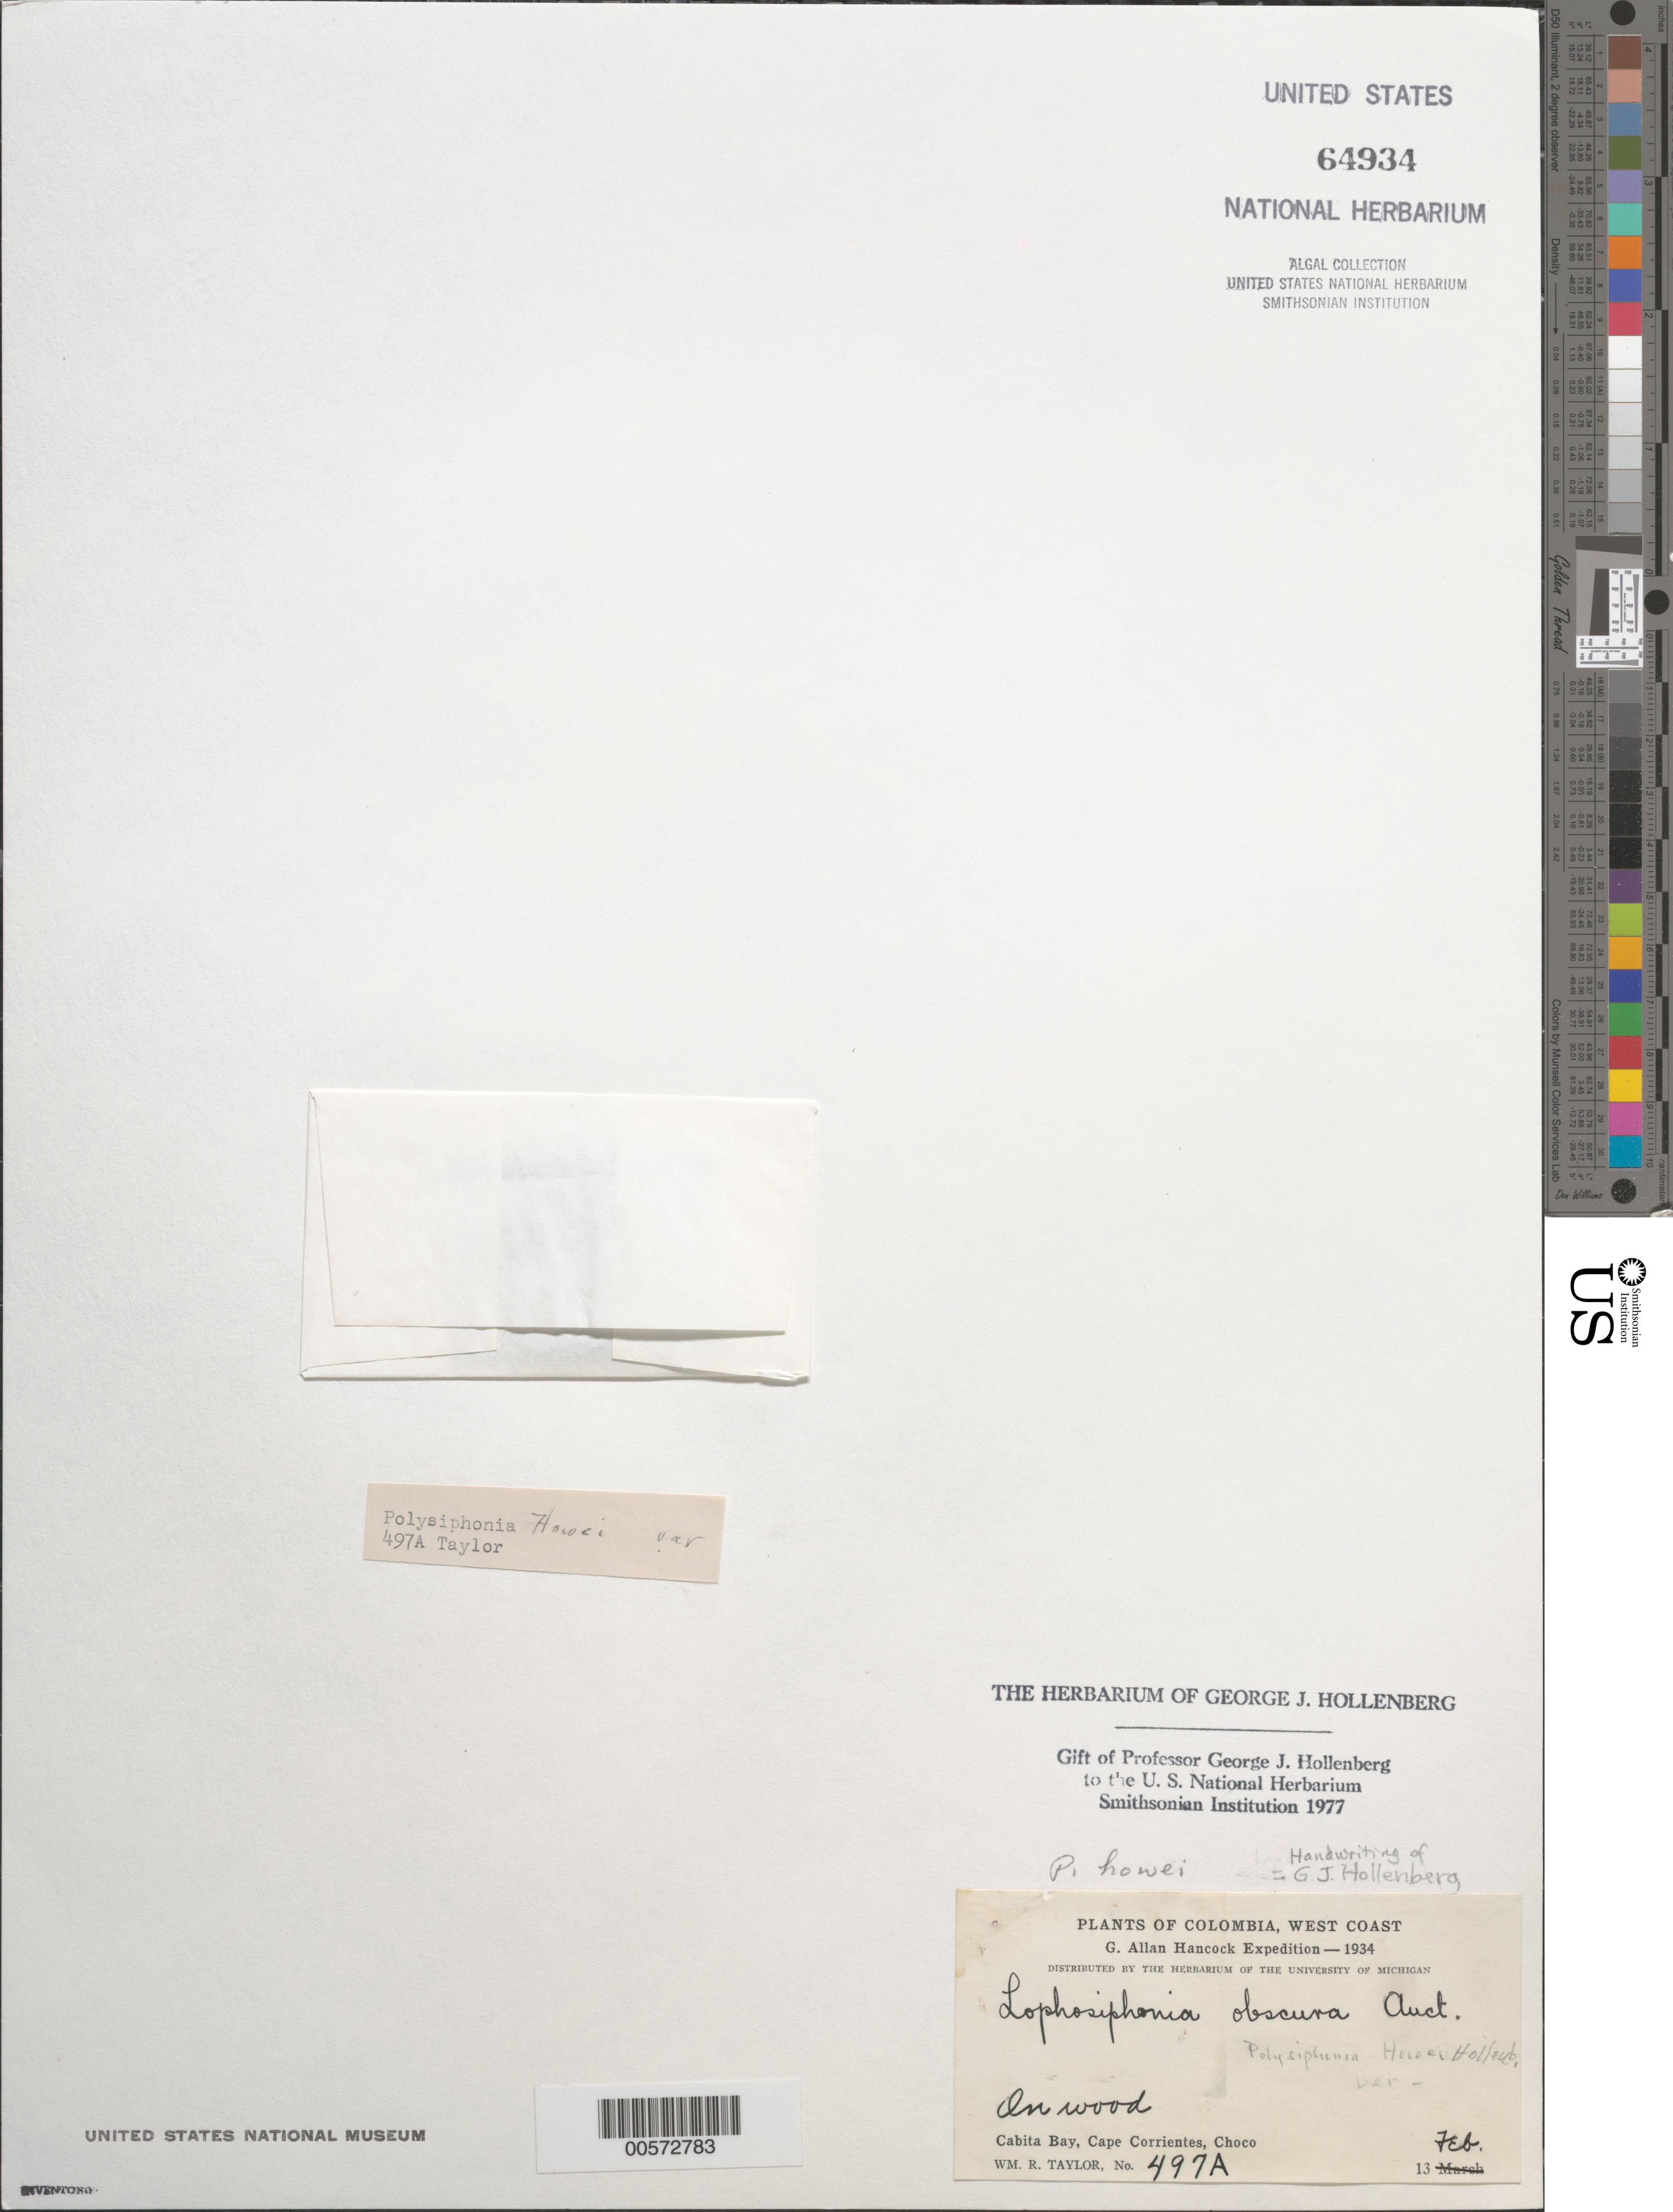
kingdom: Plantae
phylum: Rhodophyta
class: Florideophyceae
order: Ceramiales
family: Rhodomelaceae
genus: Wilsonosiphonia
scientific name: Wilsonosiphonia howei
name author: (Hollenb.) D.E.Bustamante et al.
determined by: Algae name updating Project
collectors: W. R. Taylor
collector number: WRT 34-497a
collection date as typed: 13 Feb 1934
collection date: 1934-02-13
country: Colombia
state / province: Choco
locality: Cabita Bay, Cape Corrientes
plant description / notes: G. Allan Hancock Expedition, 1934, as Lophosiphonia obscura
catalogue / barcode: US 64934